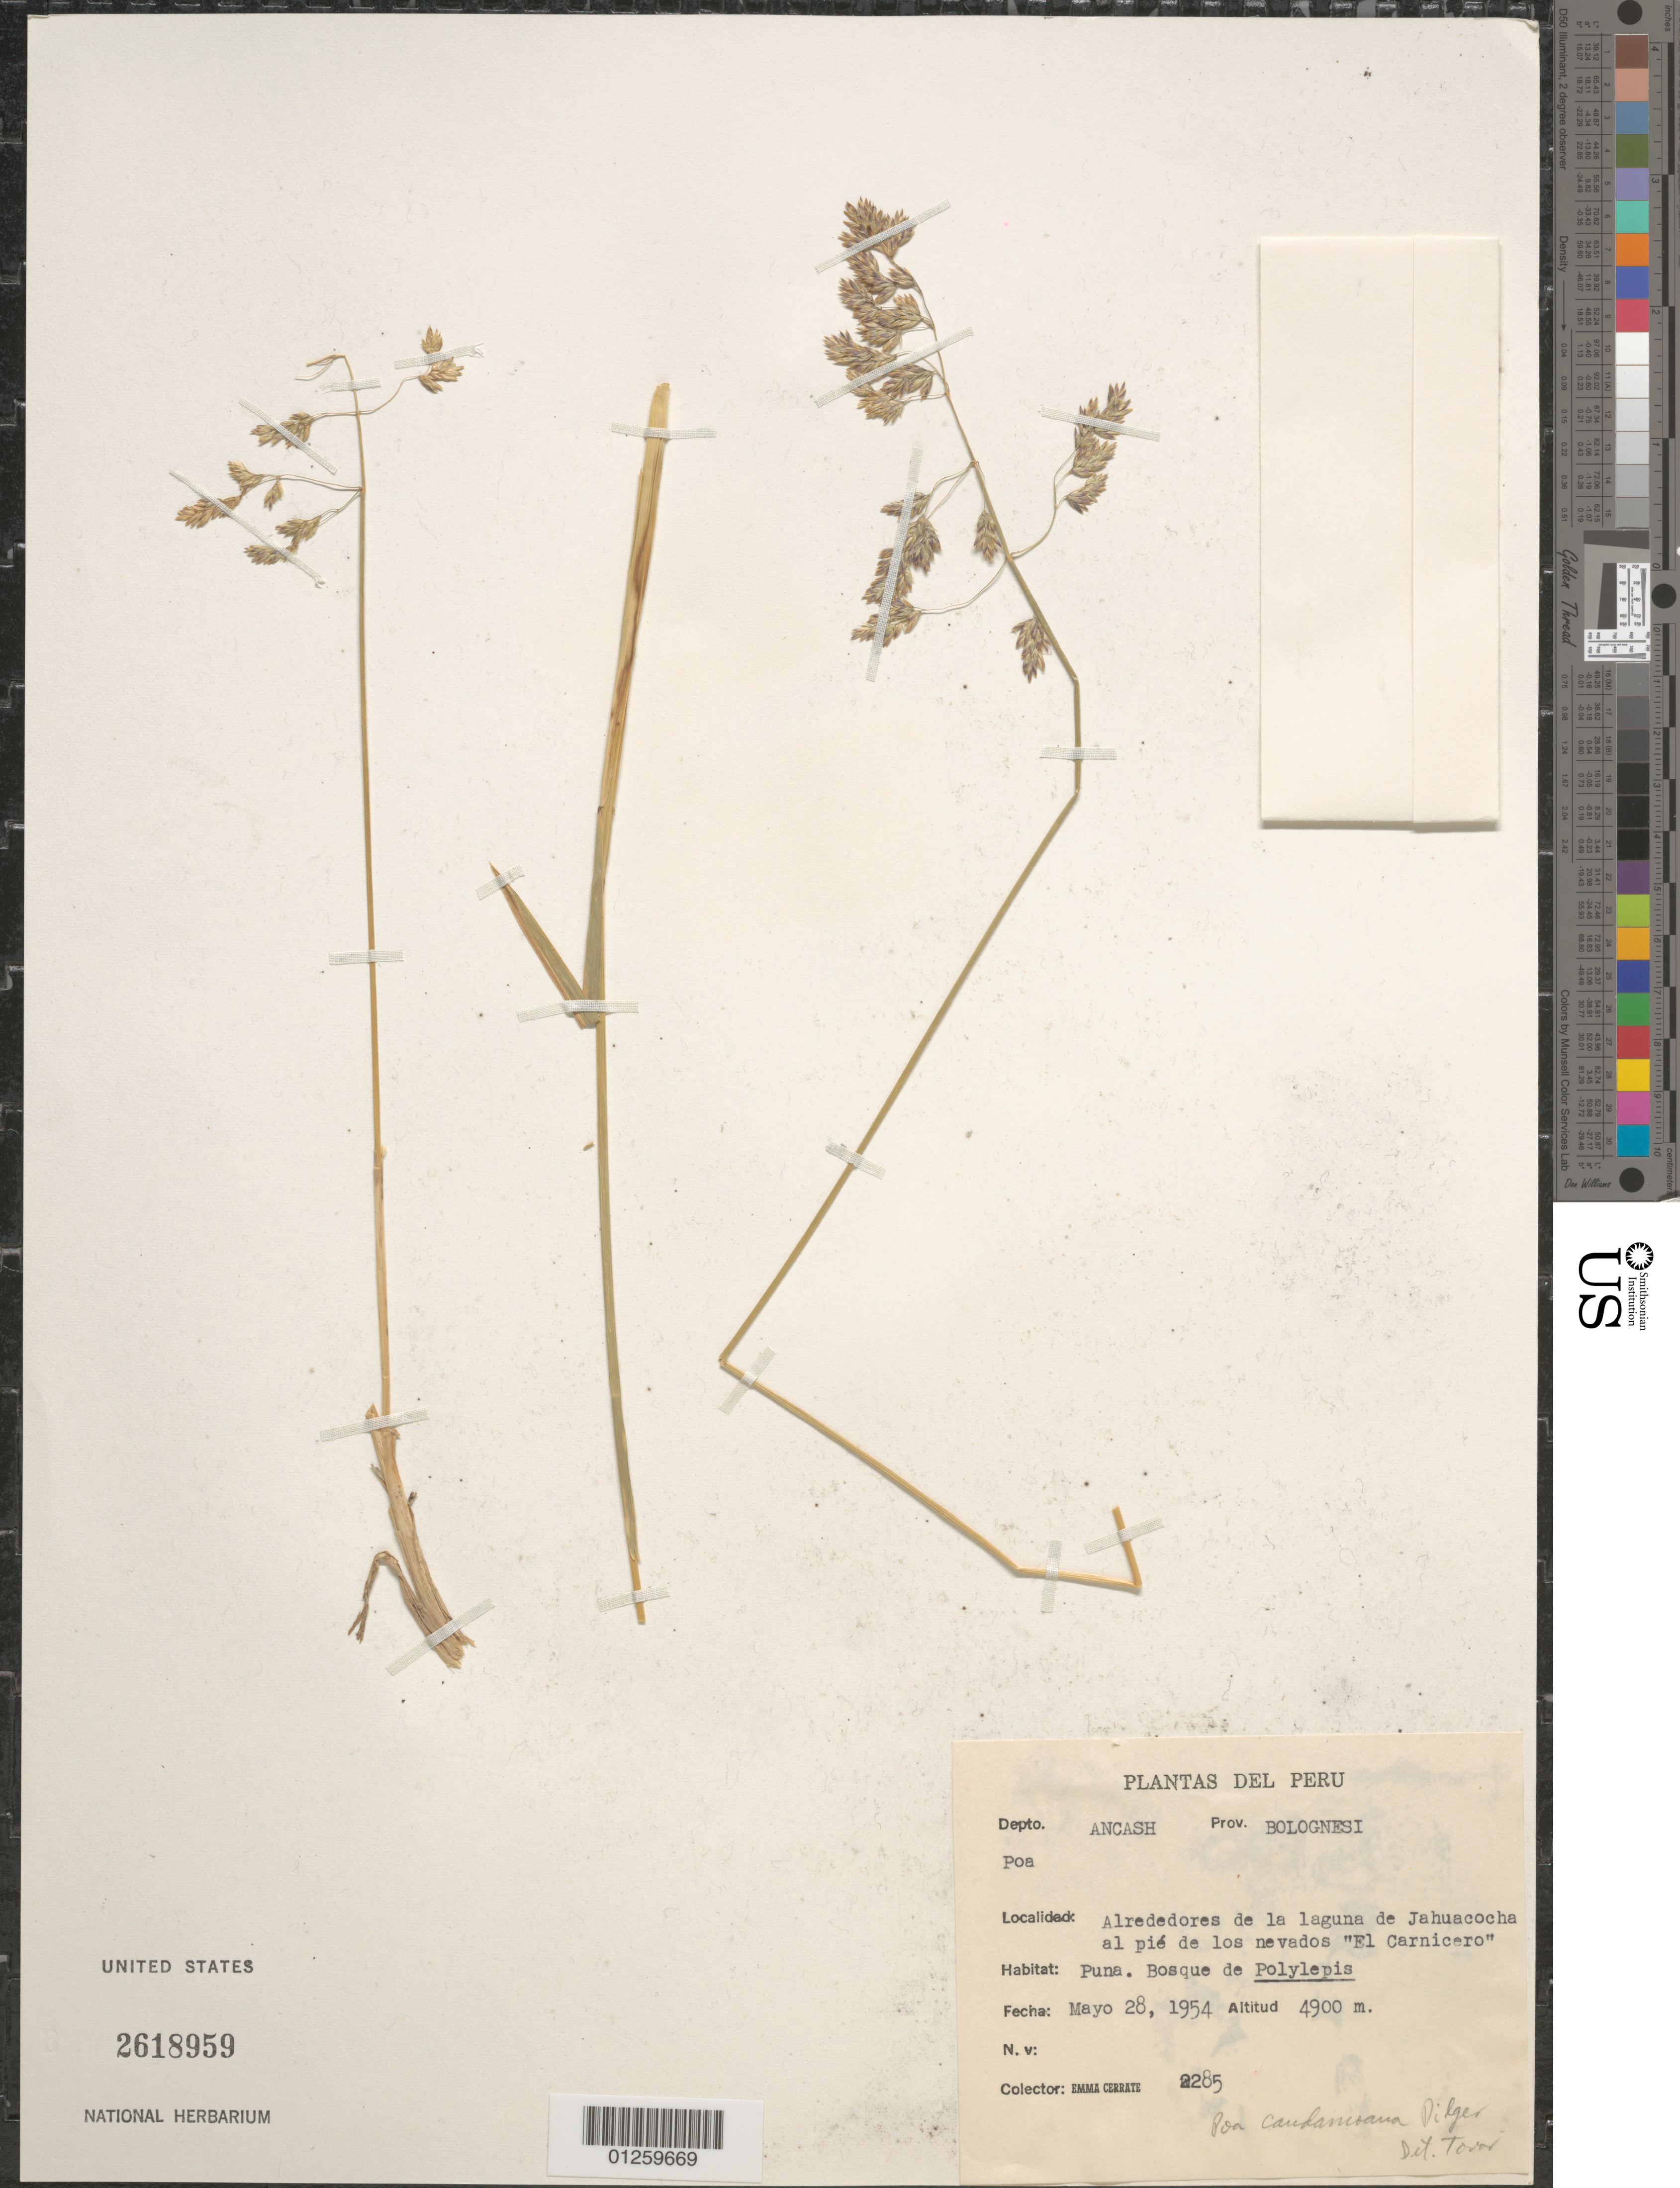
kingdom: Plantae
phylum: Tracheophyta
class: Liliopsida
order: Poales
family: Poaceae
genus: Poa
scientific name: Poa candamoana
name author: Pilg.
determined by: Soreng, Robert J., Research Associate (BOT), Smithsonian Institution - National Museum of Natural History (UNITED STATES)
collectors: E. Cerrate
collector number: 2285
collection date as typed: Mayo 28, 1954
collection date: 1954-05-28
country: Peru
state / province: Ancash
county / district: Bolognesi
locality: Alrededores de la laguna de Jahuacocha al pie de los nevados "El Carnicero"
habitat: Puna, Bosque de Polylepis.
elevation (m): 4900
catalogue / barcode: US 2618959